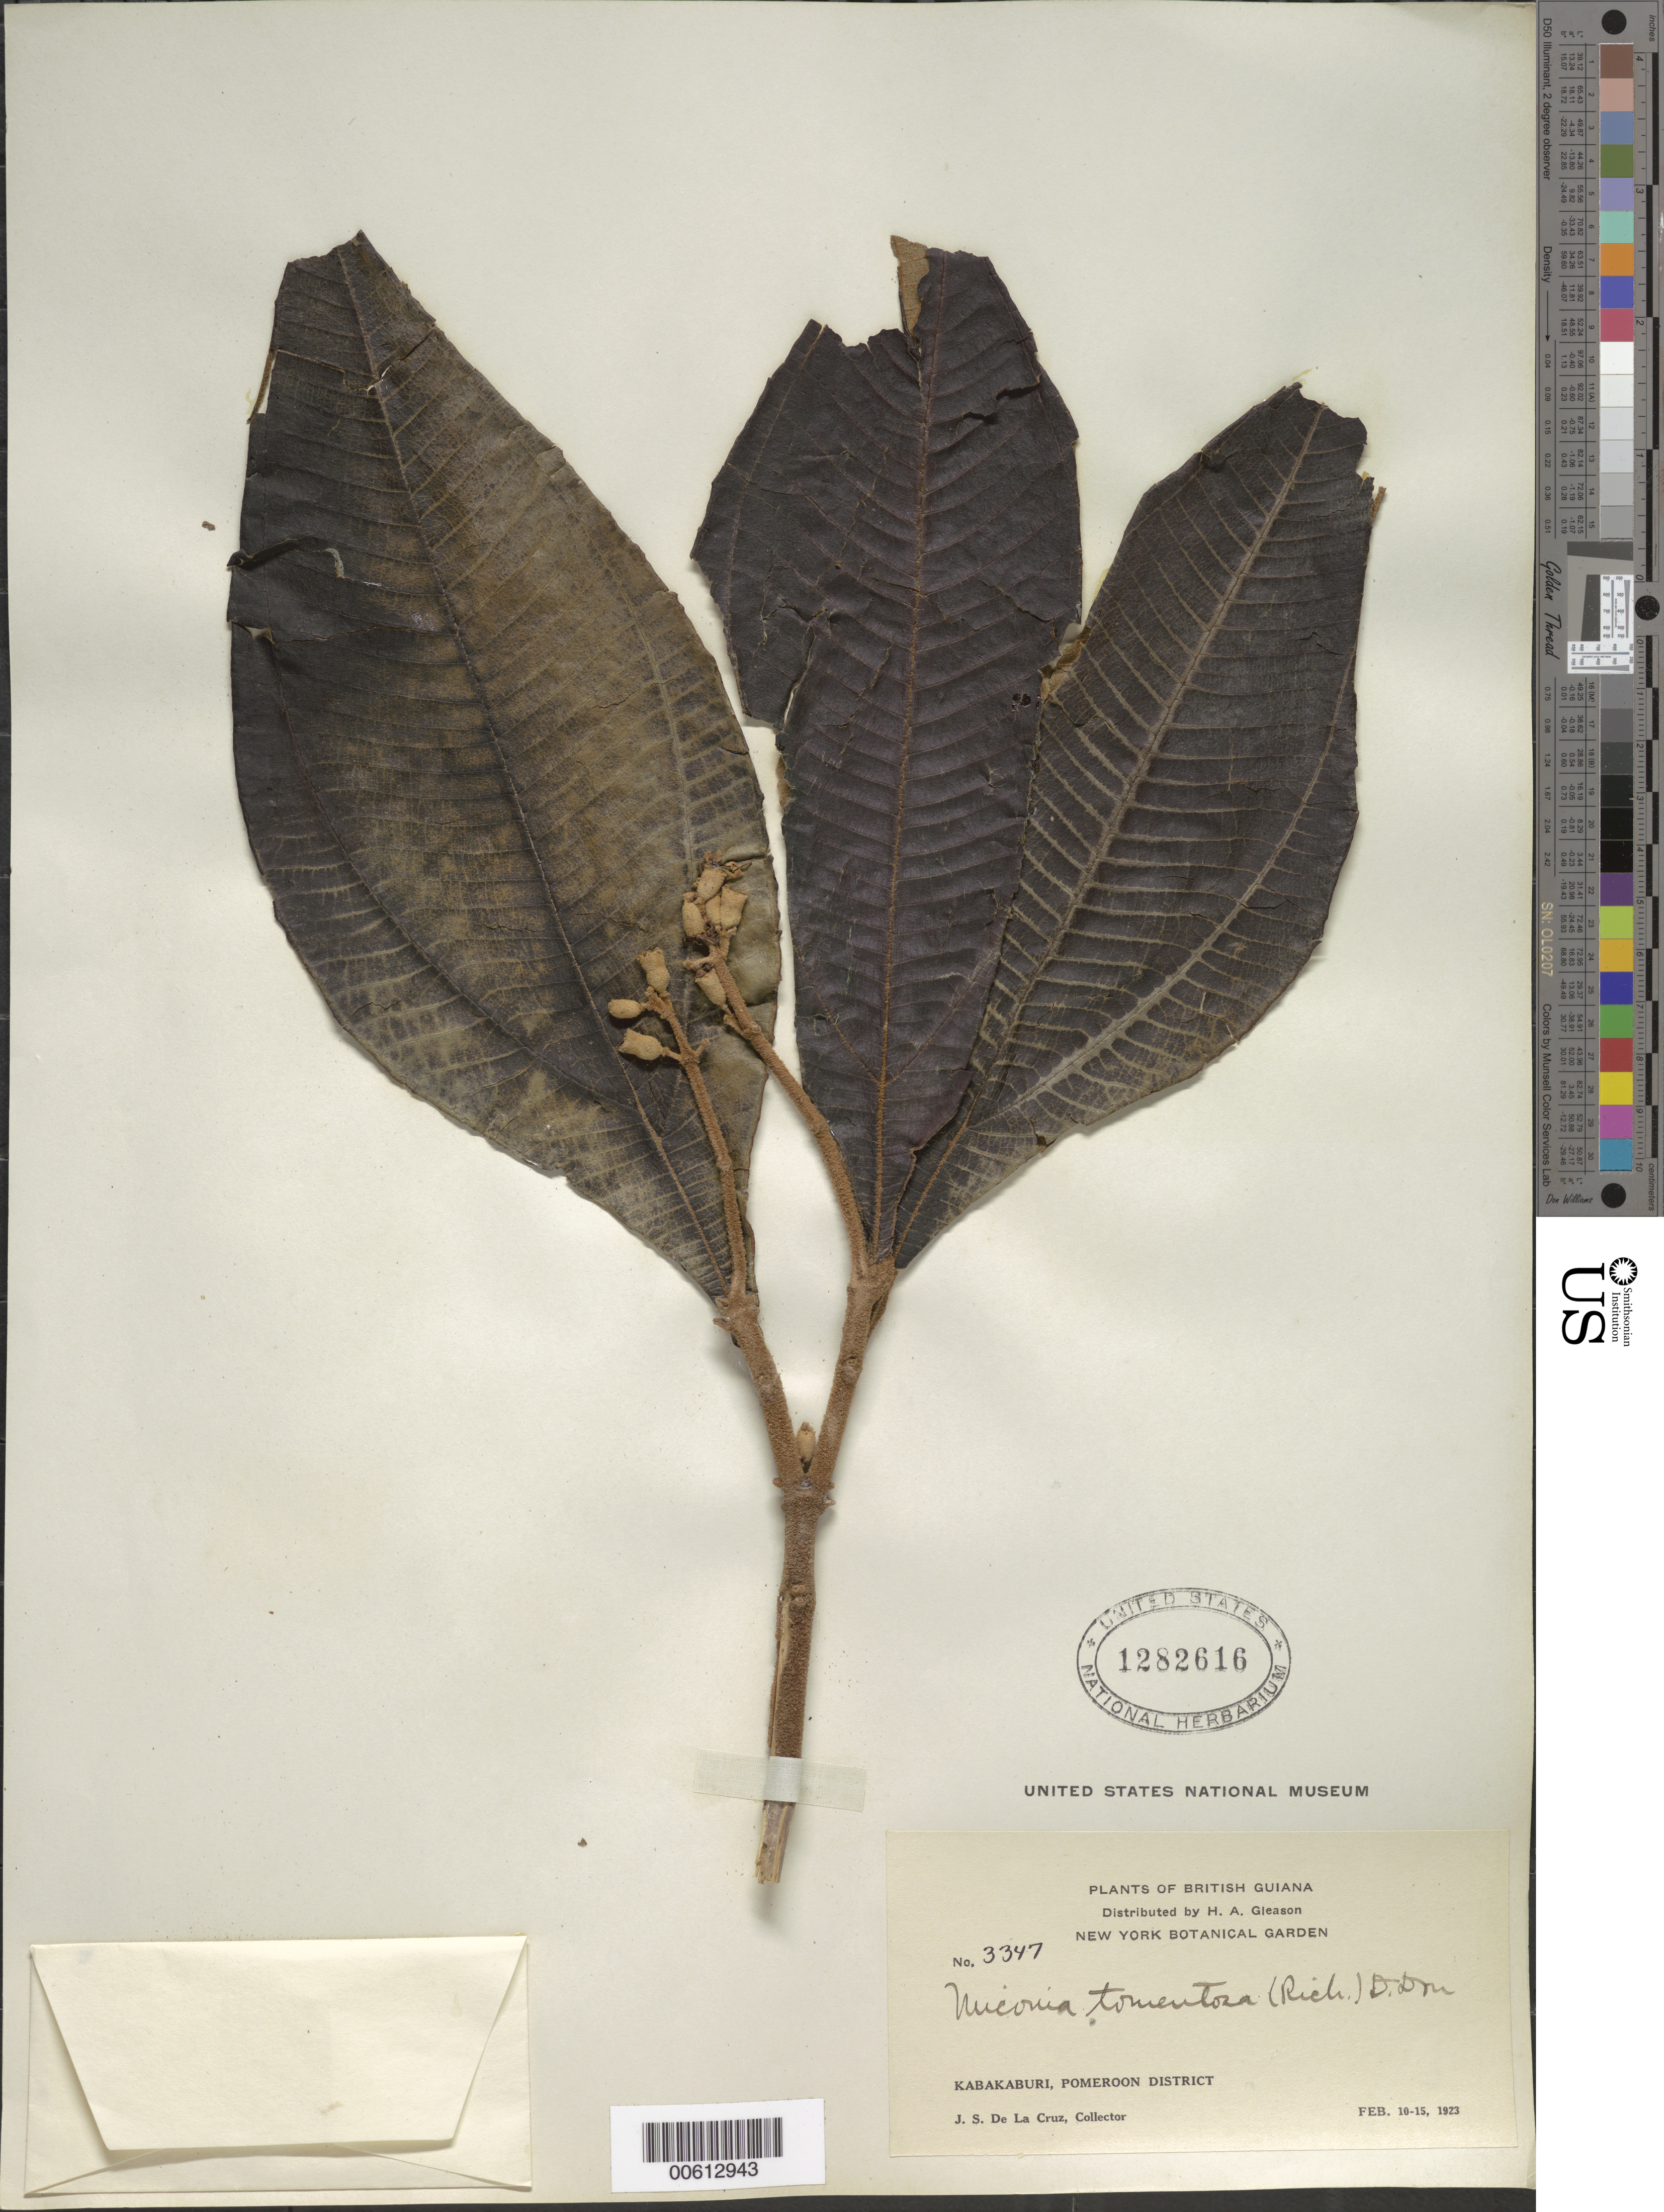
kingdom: Plantae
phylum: Tracheophyta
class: Magnoliopsida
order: Myrtales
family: Melastomataceae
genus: Miconia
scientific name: Miconia tomentosa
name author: (Rich.) D. Don ex DC.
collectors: J. S. de la Cruz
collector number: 3347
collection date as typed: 10-Feb-23 to 15-Feb-23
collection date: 1923-02-10/1923-02-15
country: Guyana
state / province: Pomeroon-Supenaam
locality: Kabakaburi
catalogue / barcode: US 1282616